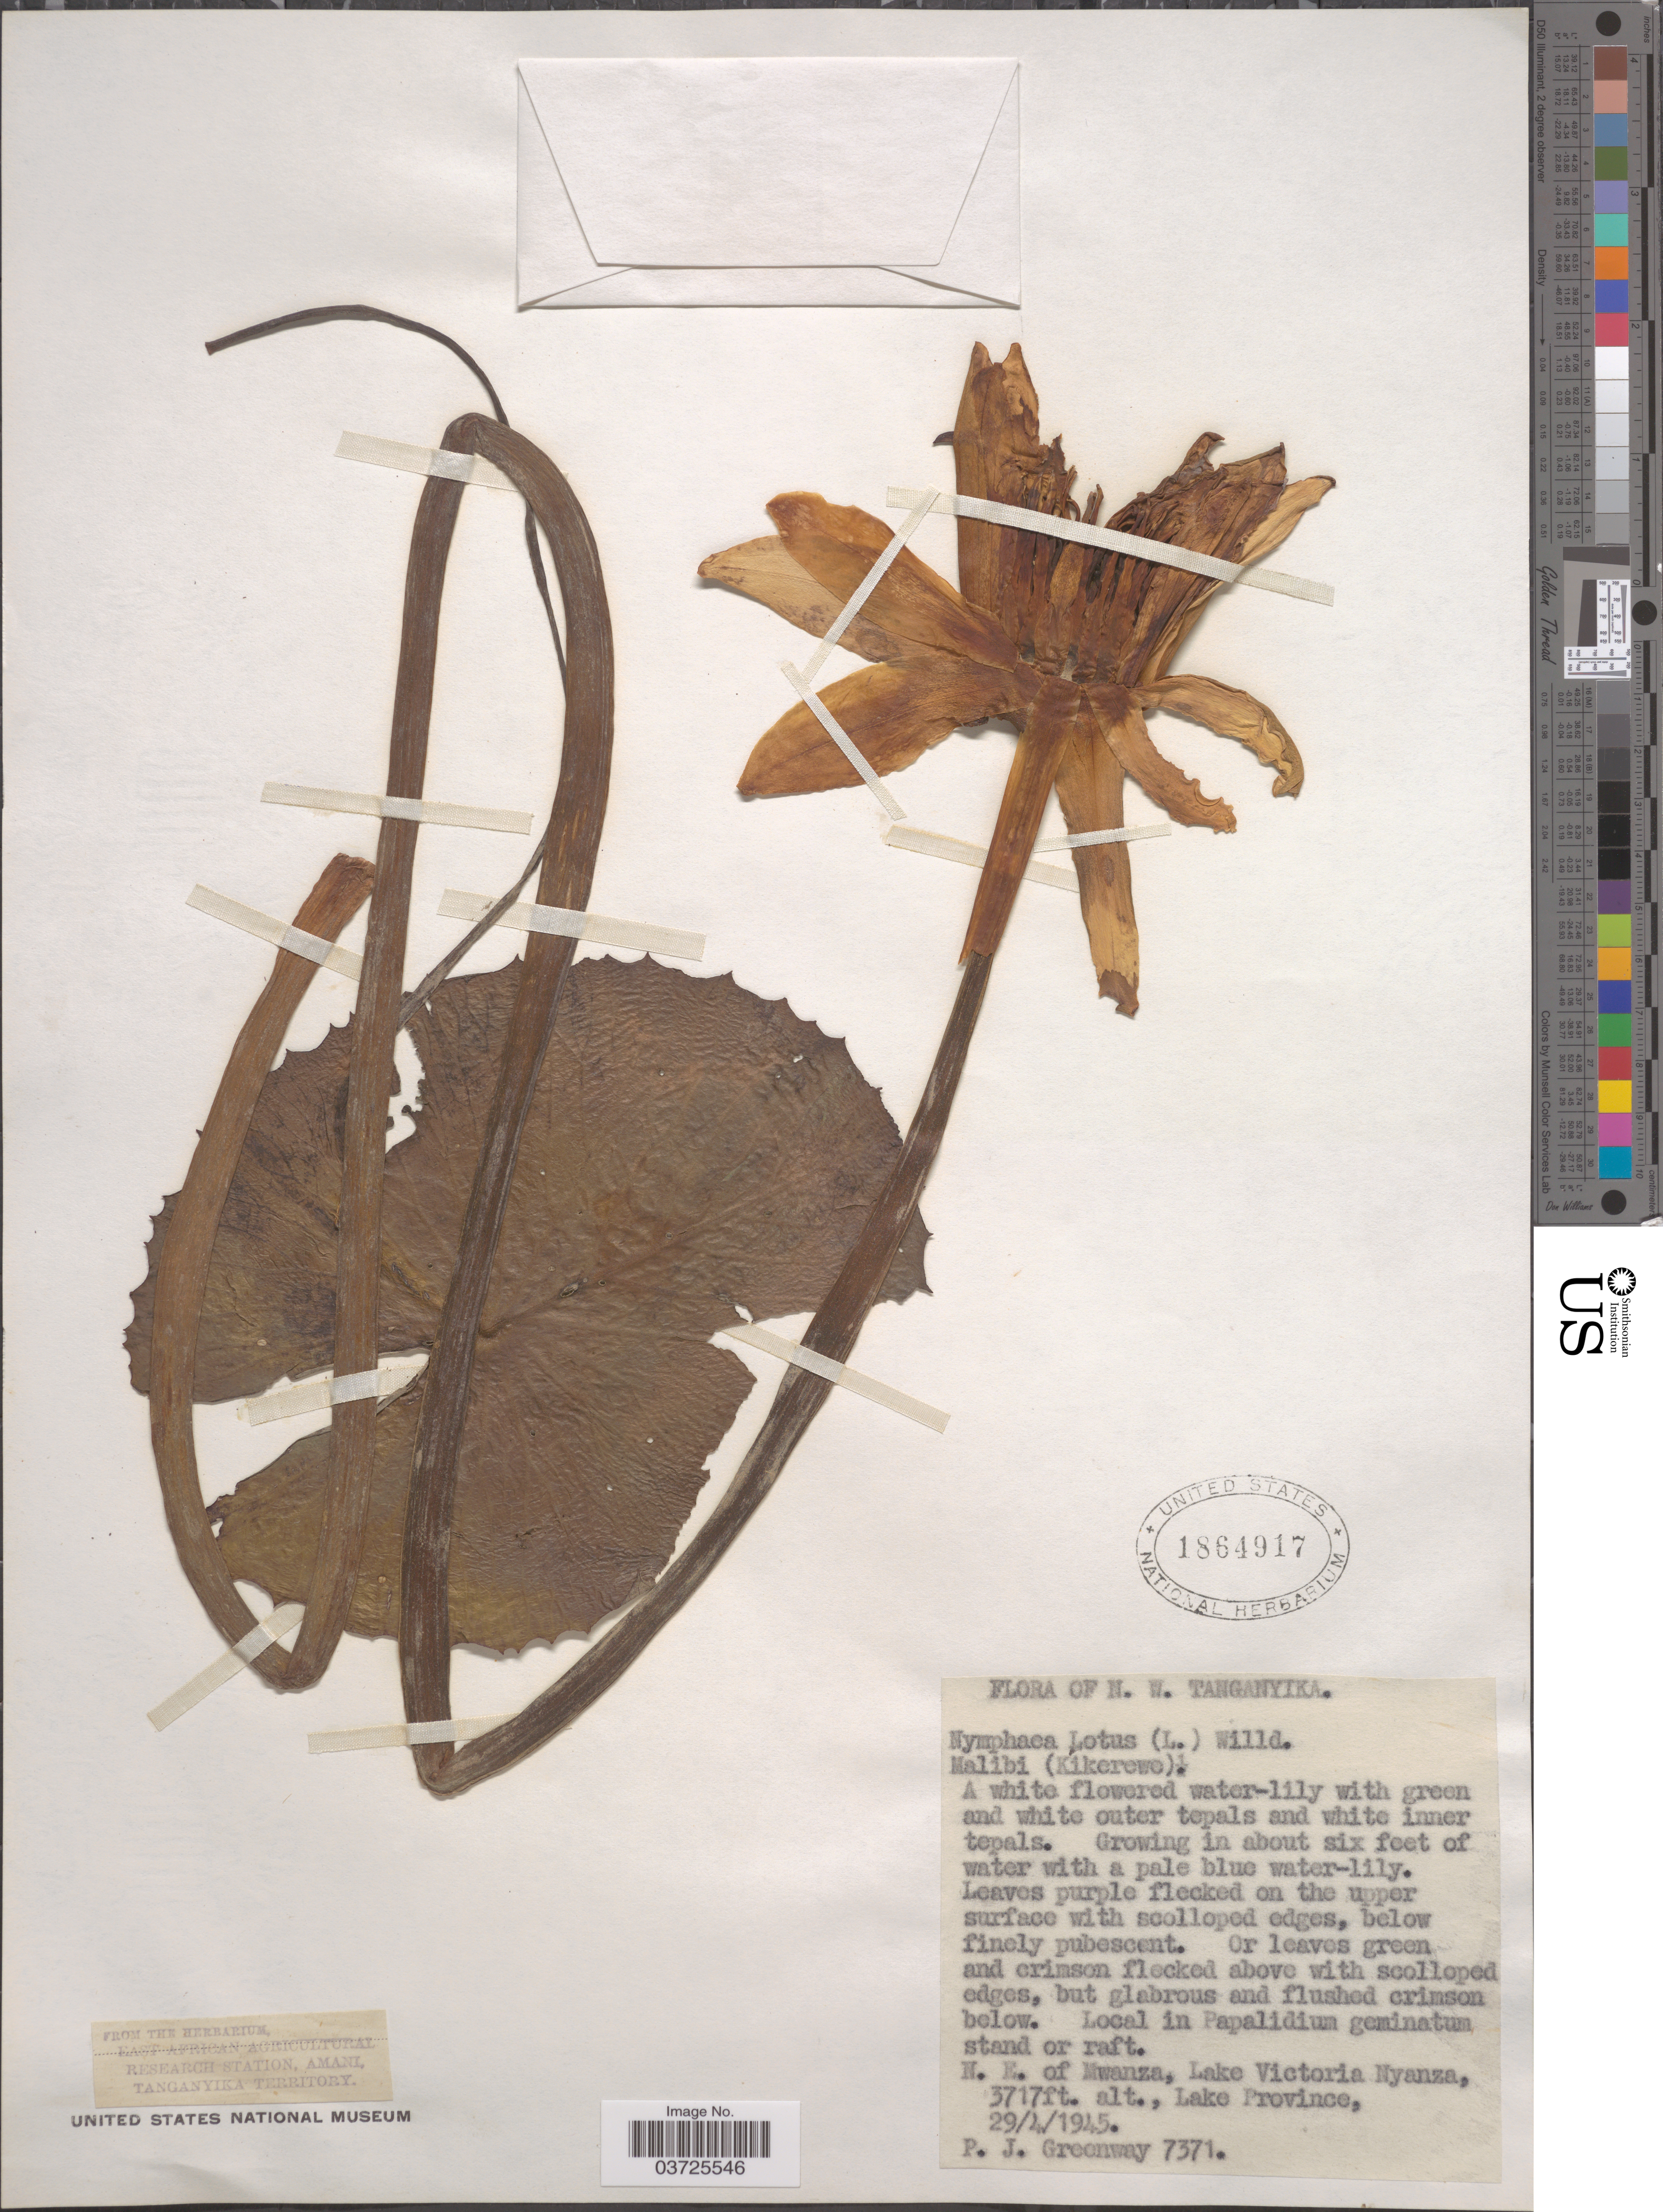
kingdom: Plantae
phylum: Tracheophyta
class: Magnoliopsida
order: Nymphaeales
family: Nymphaeaceae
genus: Nymphaea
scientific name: Nymphaea lotus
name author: L.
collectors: P. J. Greenway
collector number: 7371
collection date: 1945-04-29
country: Tanzania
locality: N. W. Tanganyika. N. E. of Mwanza, Lake Victoria Nyanza, Lake Province.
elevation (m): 1133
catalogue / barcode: US 1864917